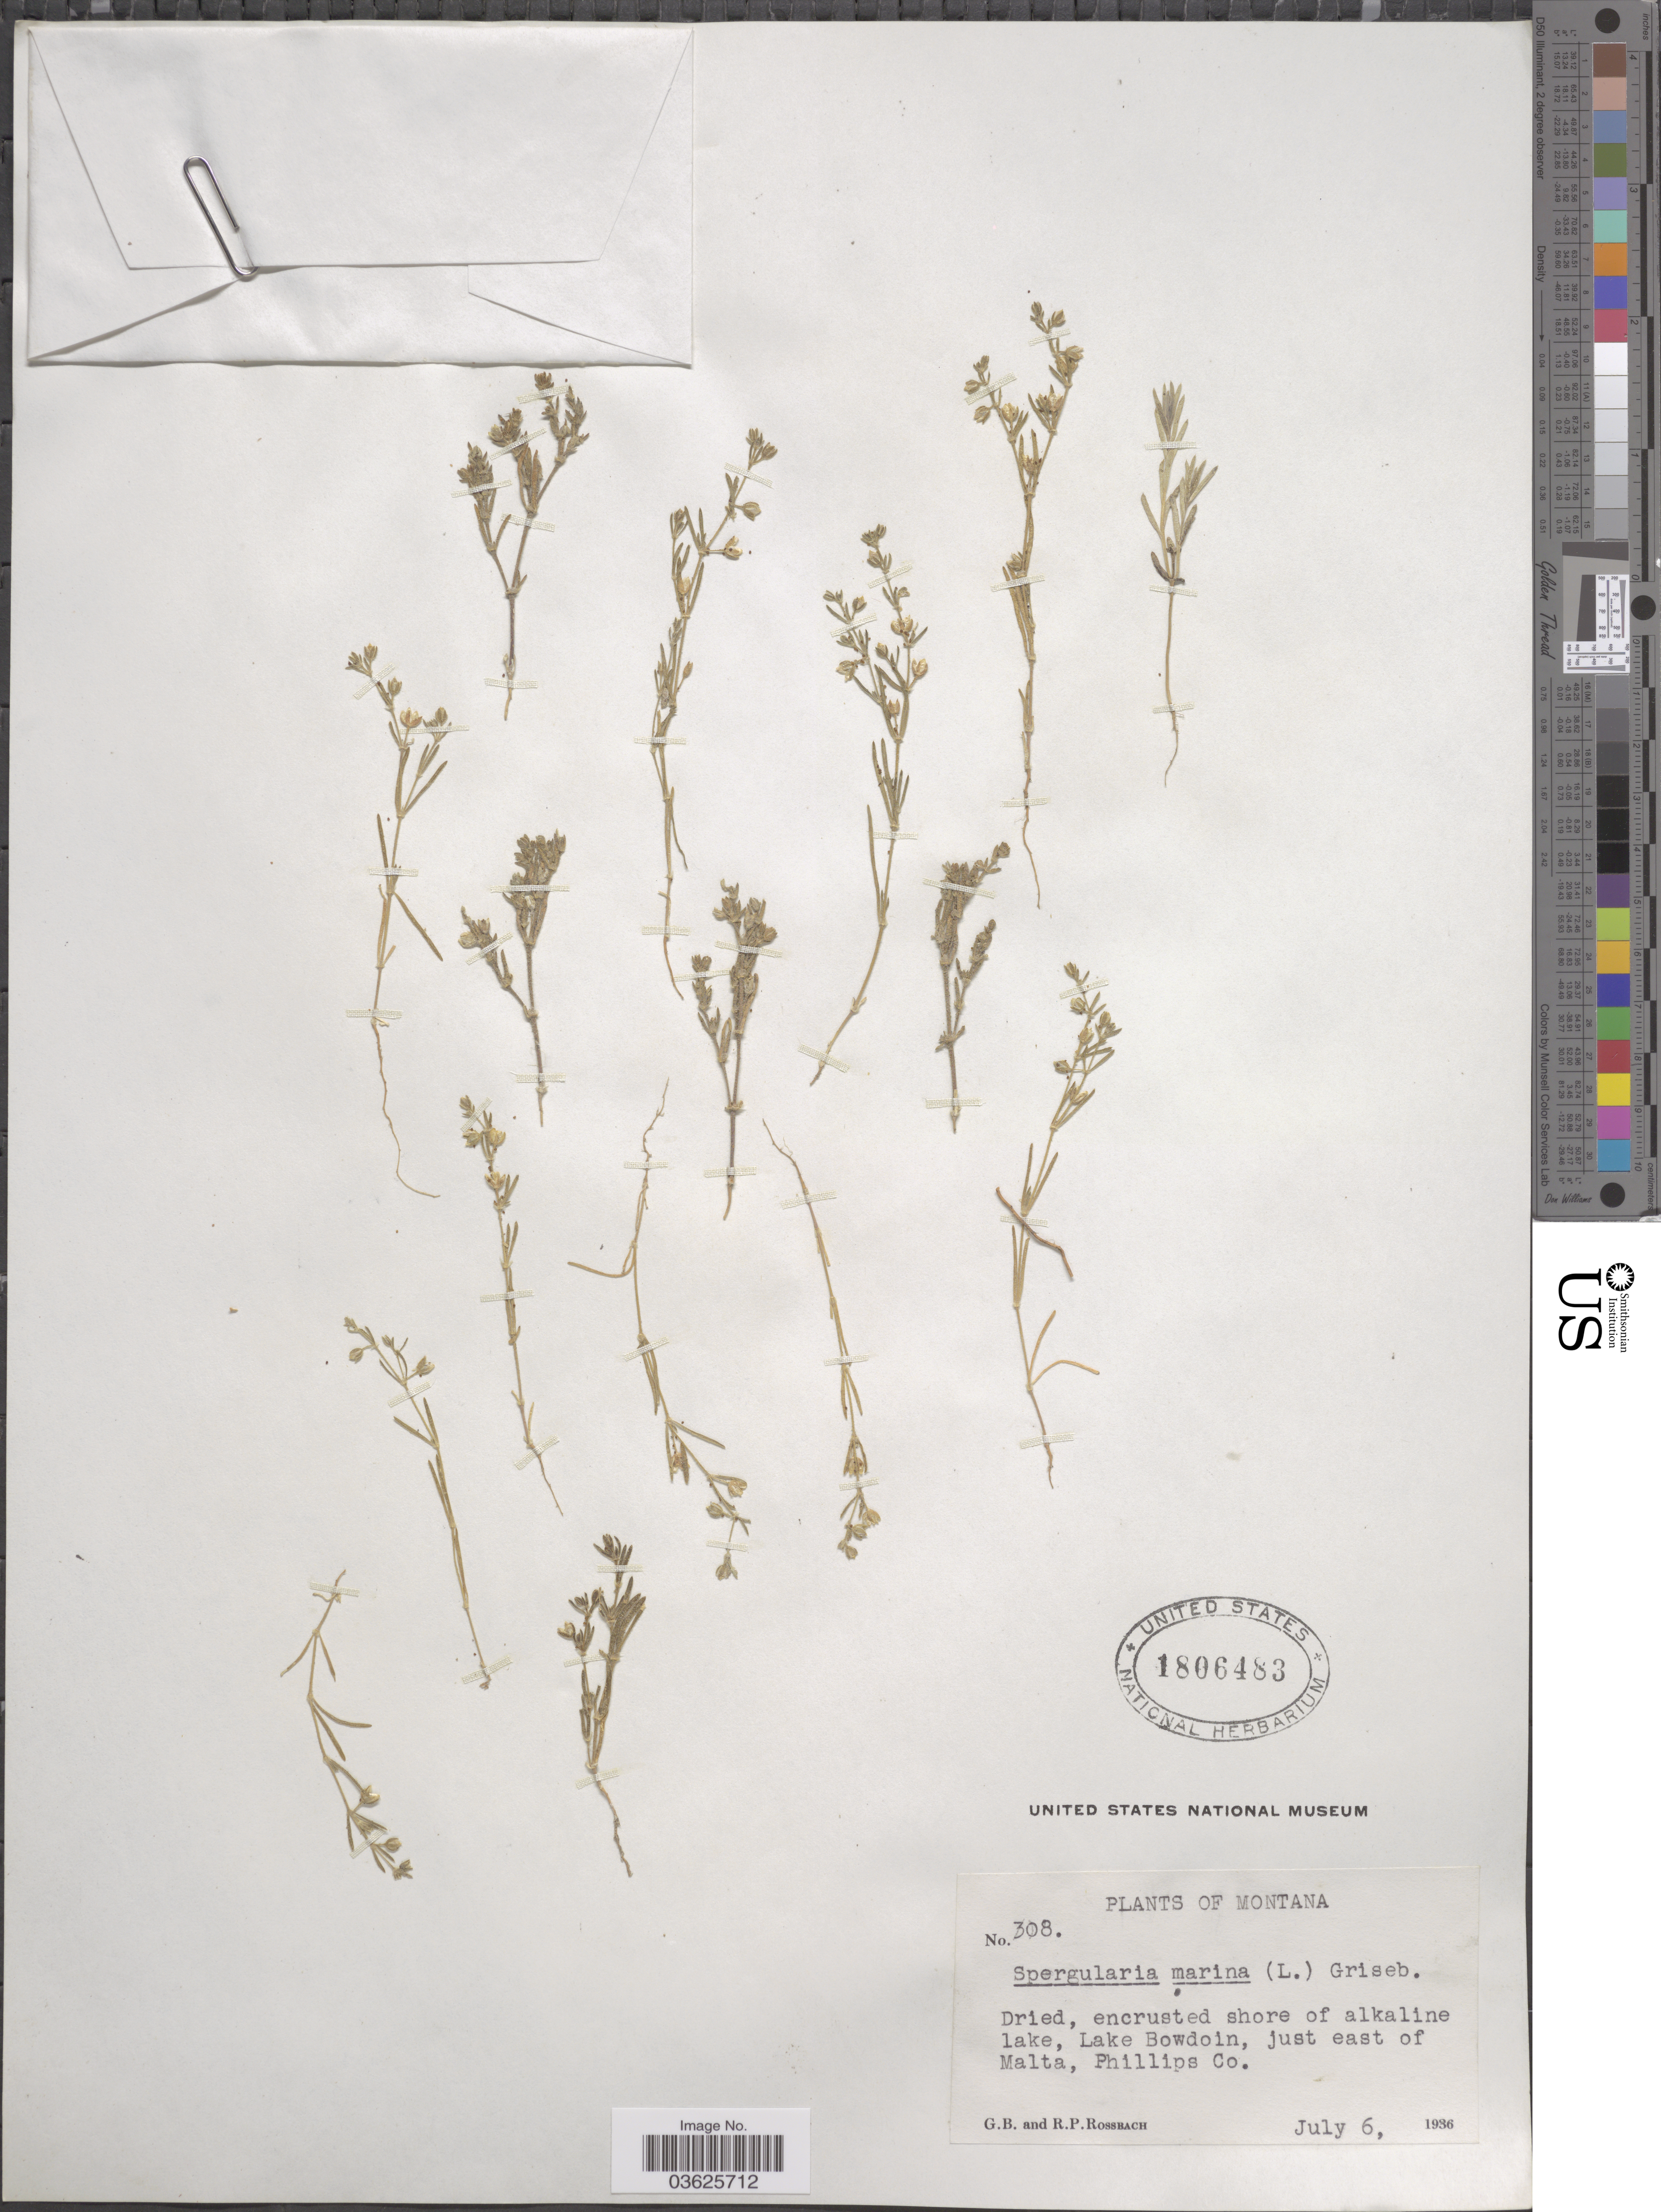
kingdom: Plantae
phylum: Tracheophyta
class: Magnoliopsida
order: Caryophyllales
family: Caryophyllaceae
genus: Spergularia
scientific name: Spergularia marina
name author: (L.) Griseb.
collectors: G. Rossbach & R. P. Rossbach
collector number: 308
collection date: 1936-07-06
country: United States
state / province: Montana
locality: Dried, encrusted shore of alkaline lake, Lake Bowdoin, just east of Malta, Phillips Co.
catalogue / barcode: US 1806483